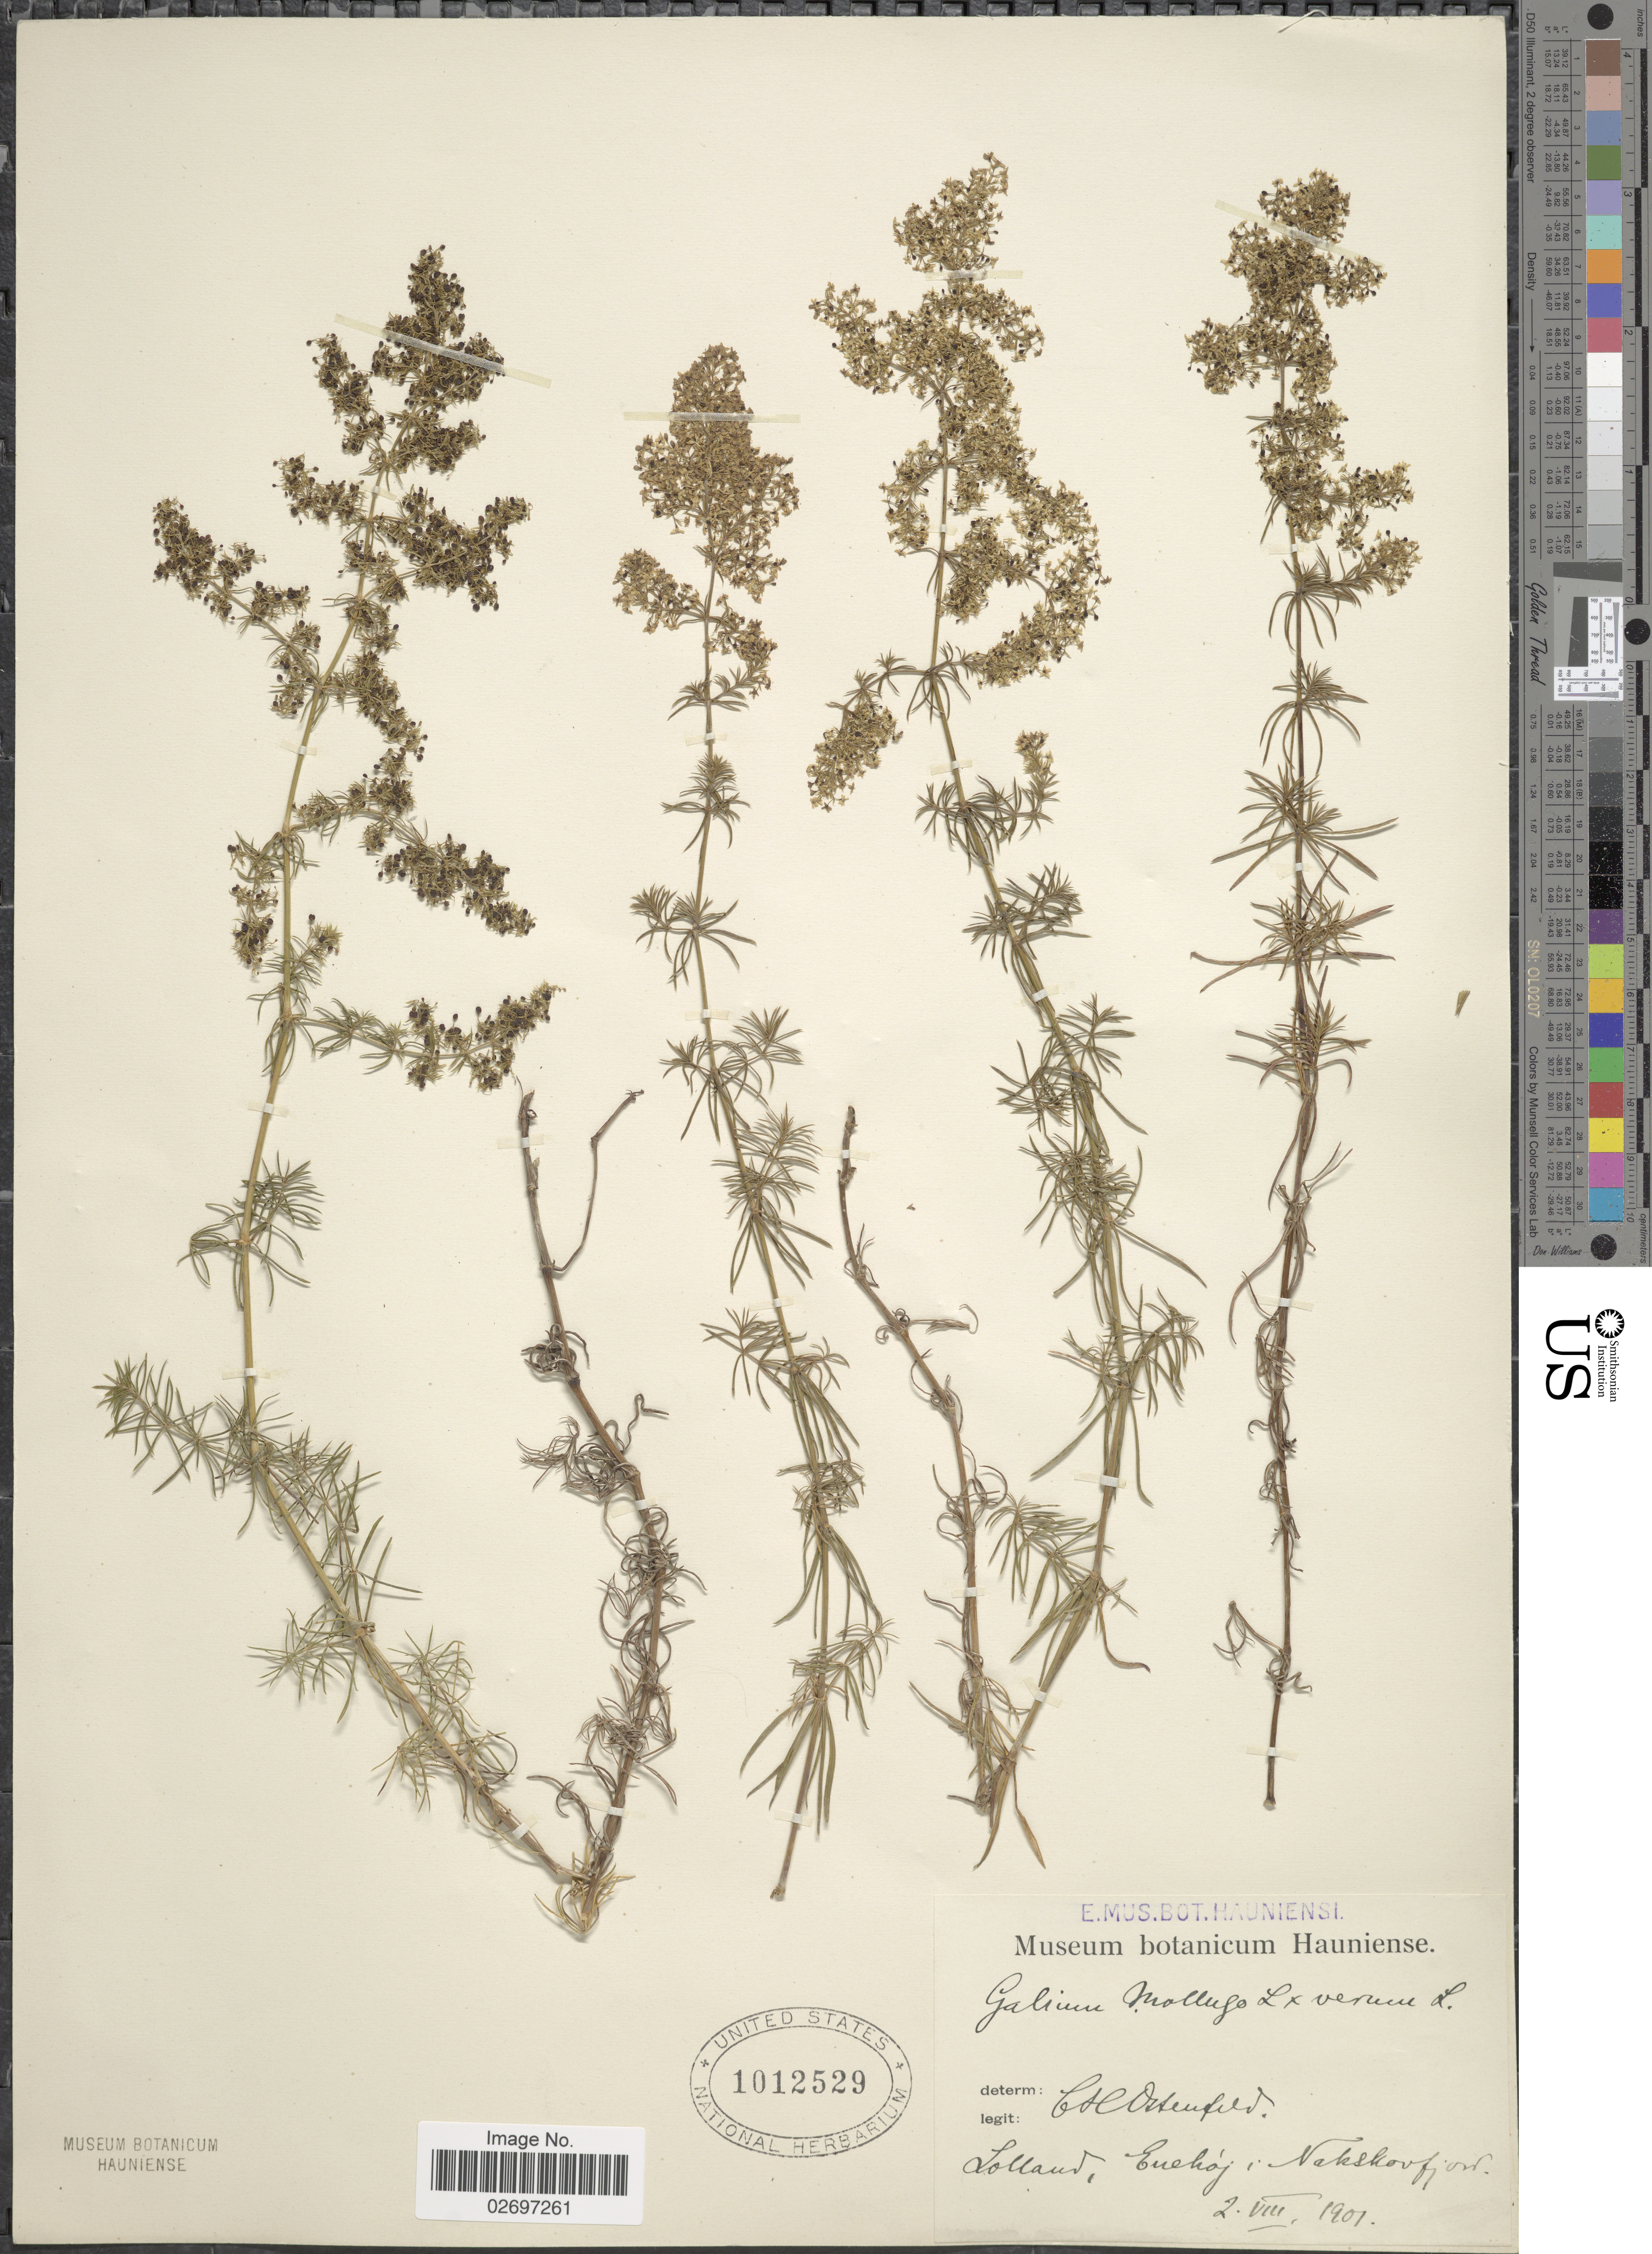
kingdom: Plantae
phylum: Tracheophyta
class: Magnoliopsida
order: Gentianales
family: Rubiaceae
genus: Galium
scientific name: Galium mollugo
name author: L.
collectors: C. Ostenfeld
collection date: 1901-08-02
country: Denmark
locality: Lolland, Enehoj, Nakskov fjord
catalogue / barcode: US 1012529